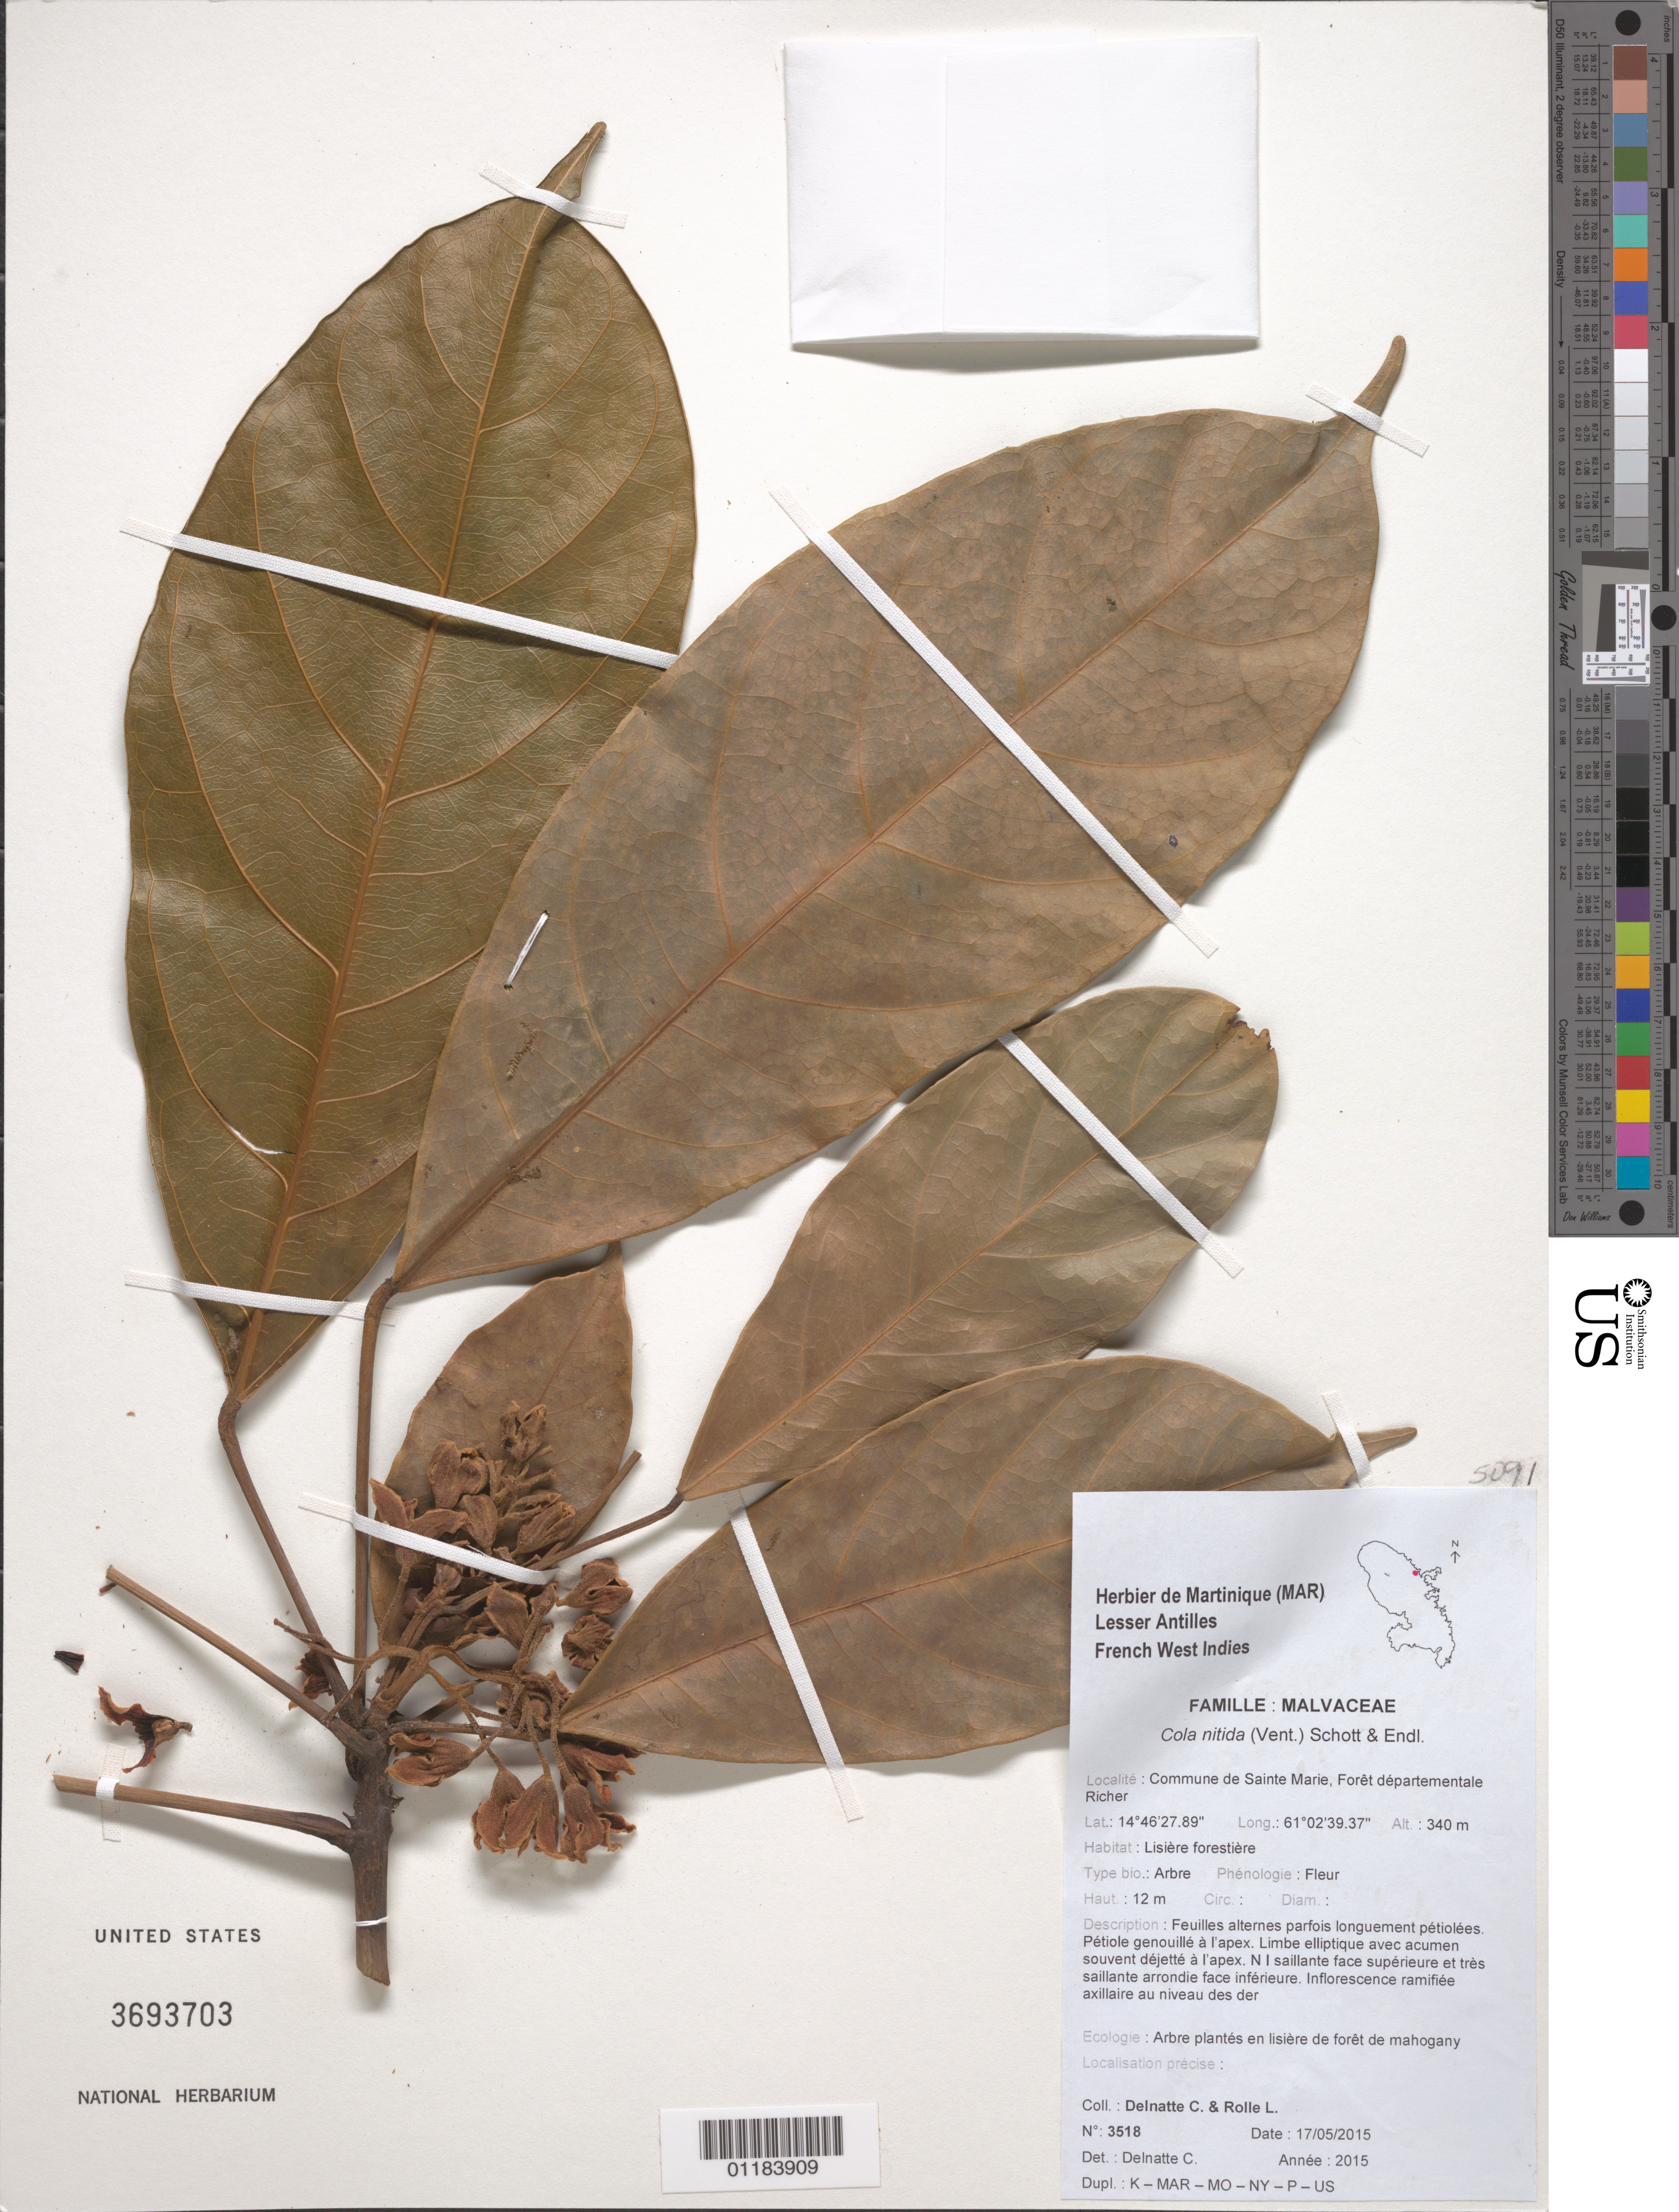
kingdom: Plantae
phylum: Tracheophyta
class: Magnoliopsida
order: Malvales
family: Malvaceae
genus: Cola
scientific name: Cola nitida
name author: (Vent.) Schott & Endl.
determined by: Delnatte, C.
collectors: C. Delnatte & L. Rolle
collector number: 3518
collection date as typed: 17/05/2015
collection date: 2015-05-17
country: Martinique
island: Martinique I.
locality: Commune de Sainte Marie, Foret departementale Richer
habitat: lisiere forestiere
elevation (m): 340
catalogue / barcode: US 3693703